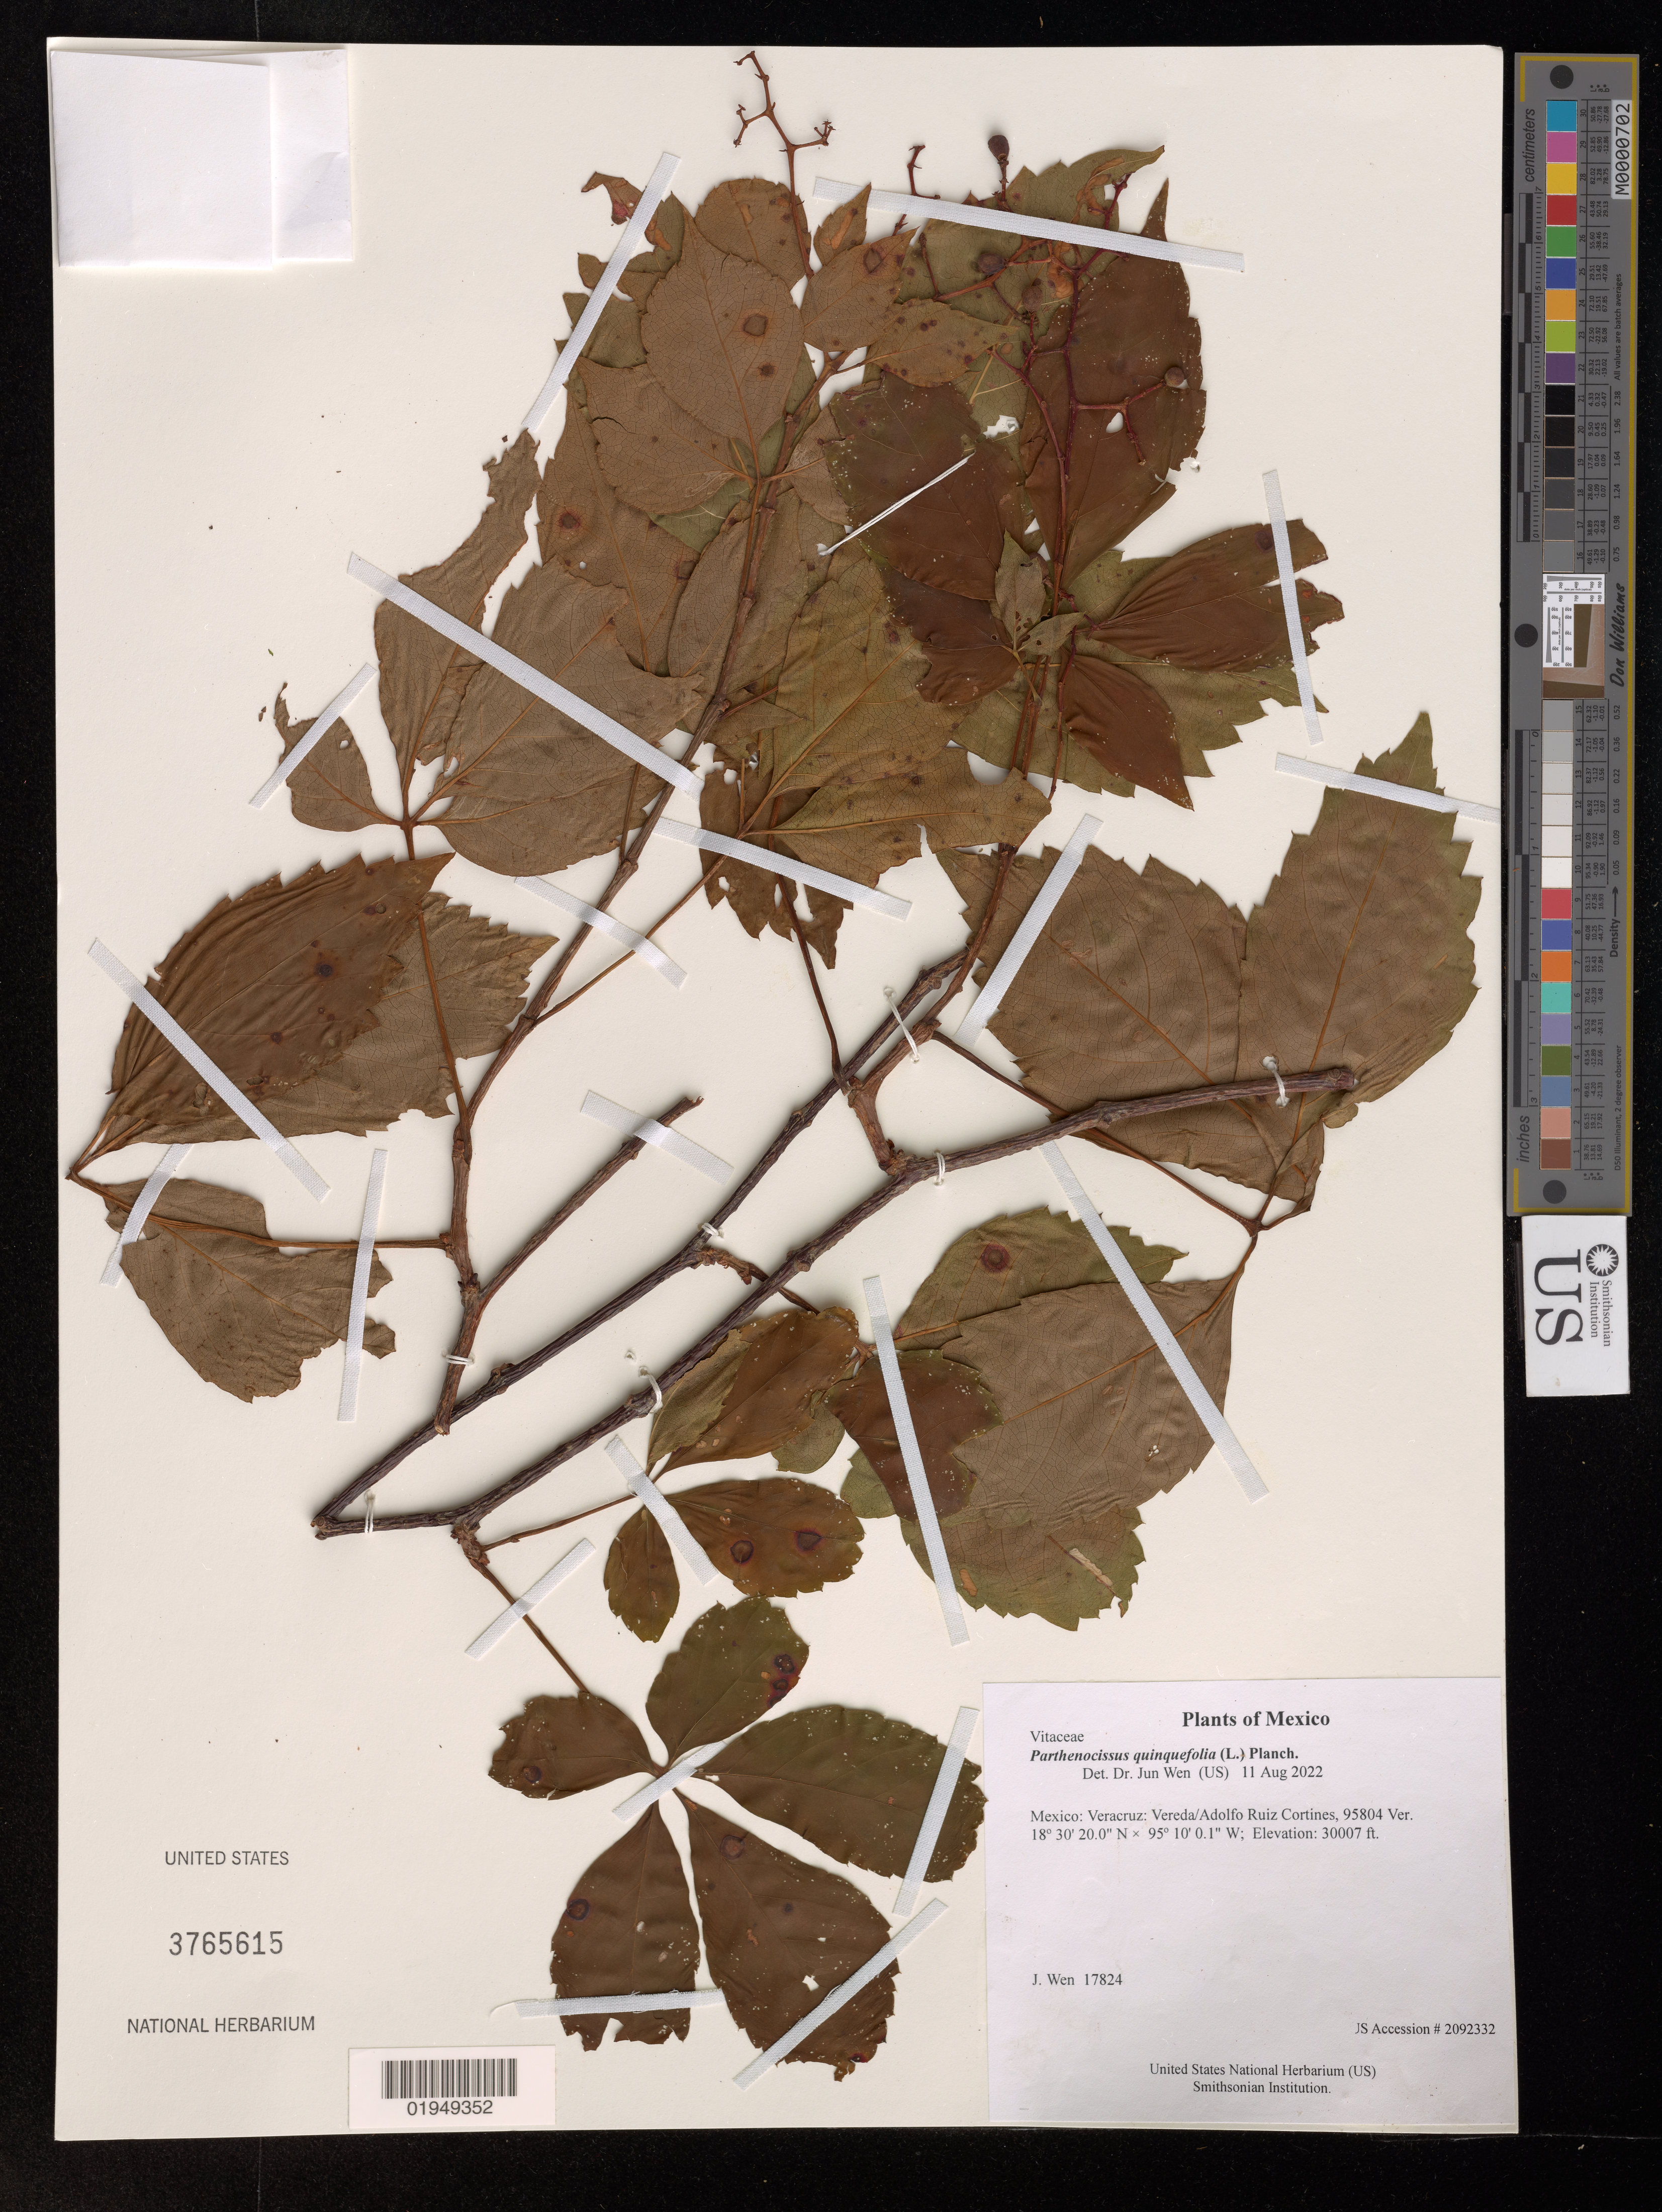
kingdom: Plantae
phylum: Tracheophyta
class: Magnoliopsida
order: Vitales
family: Vitaceae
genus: Parthenocissus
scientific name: Parthenocissus quinquefolia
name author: (L.) Planch.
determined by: Wen, Jun, (BOT), Smithsonian Institution - National Museum of Natural History (UNITED STATES)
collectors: J. Wen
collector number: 17824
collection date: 2022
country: Mexico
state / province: Veracruz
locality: Vereda/Adolfo Ruiz Cortines, 95804 Ver.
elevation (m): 9146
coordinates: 18 30333 N, 95 10.002 W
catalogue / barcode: US 3765615